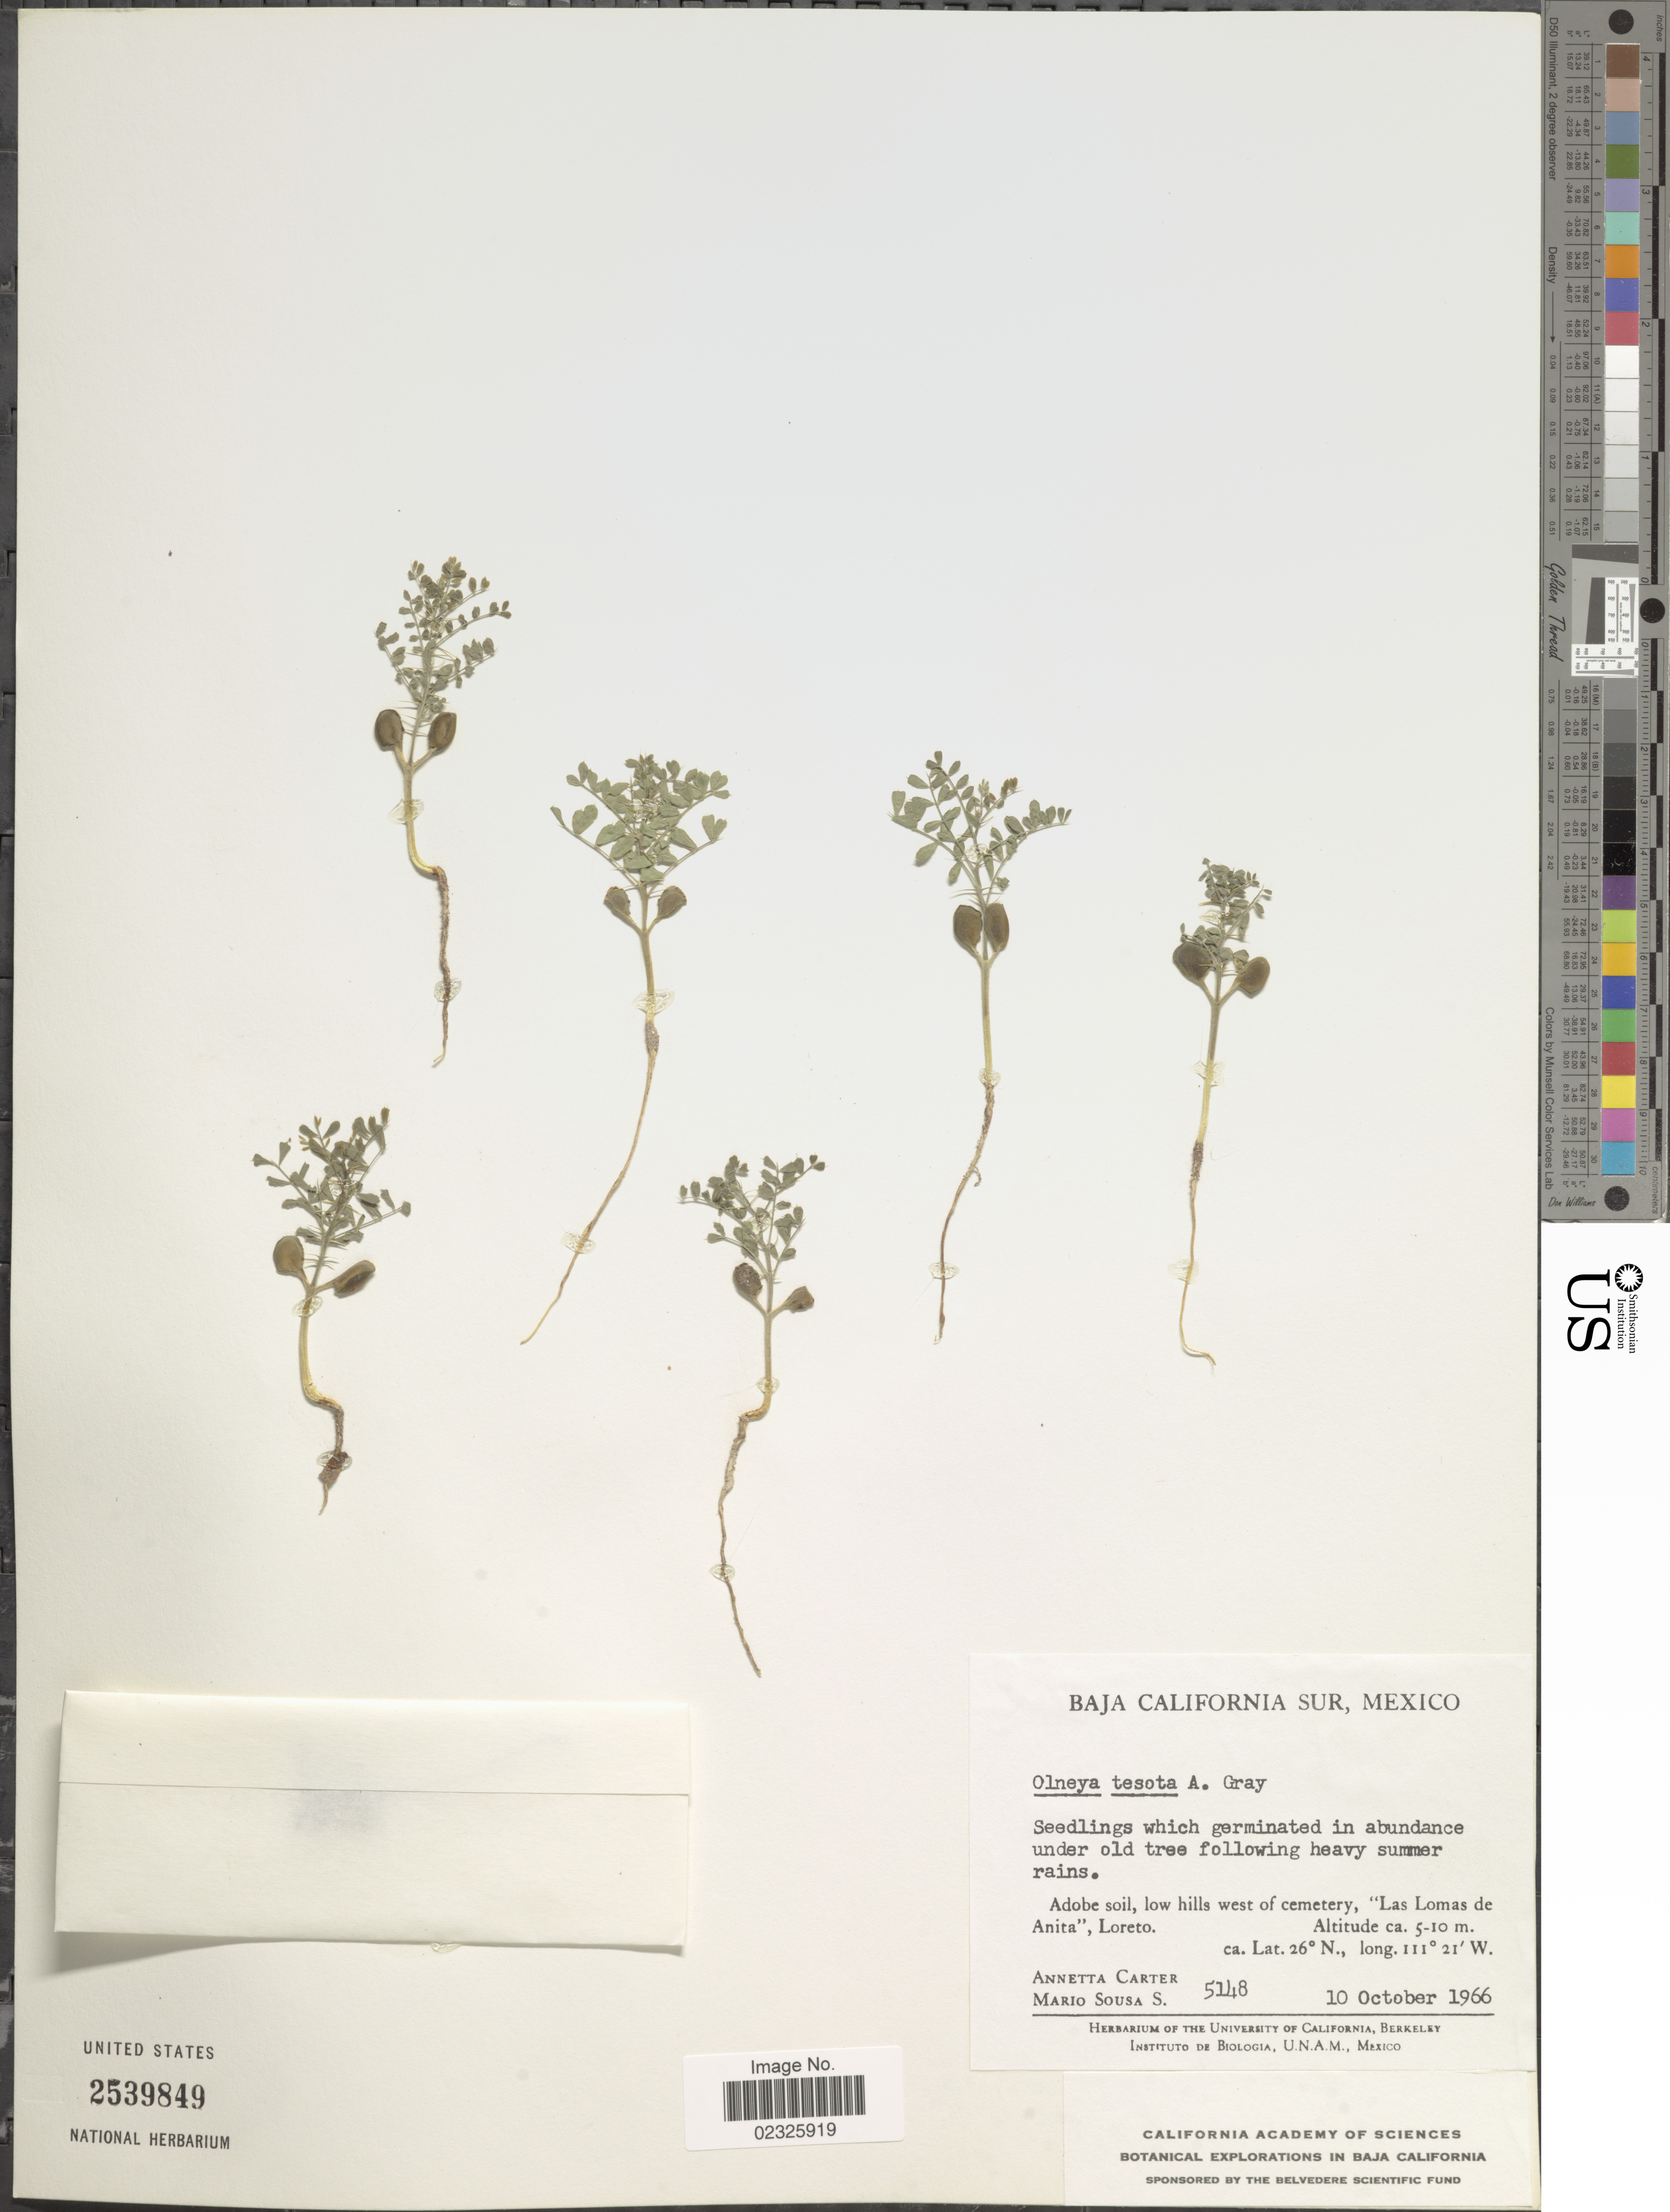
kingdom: Plantae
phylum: Tracheophyta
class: Magnoliopsida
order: Fabales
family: Fabaceae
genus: Olneya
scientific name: Olneya tesota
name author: A. Gray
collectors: A. Carter & M. Sousa S.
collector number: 5148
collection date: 1966-10-10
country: Mexico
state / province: Baja California Sur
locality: Low hills west of cemetery, "Las Lomas de Anita", Loreto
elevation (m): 5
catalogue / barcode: US 2539849